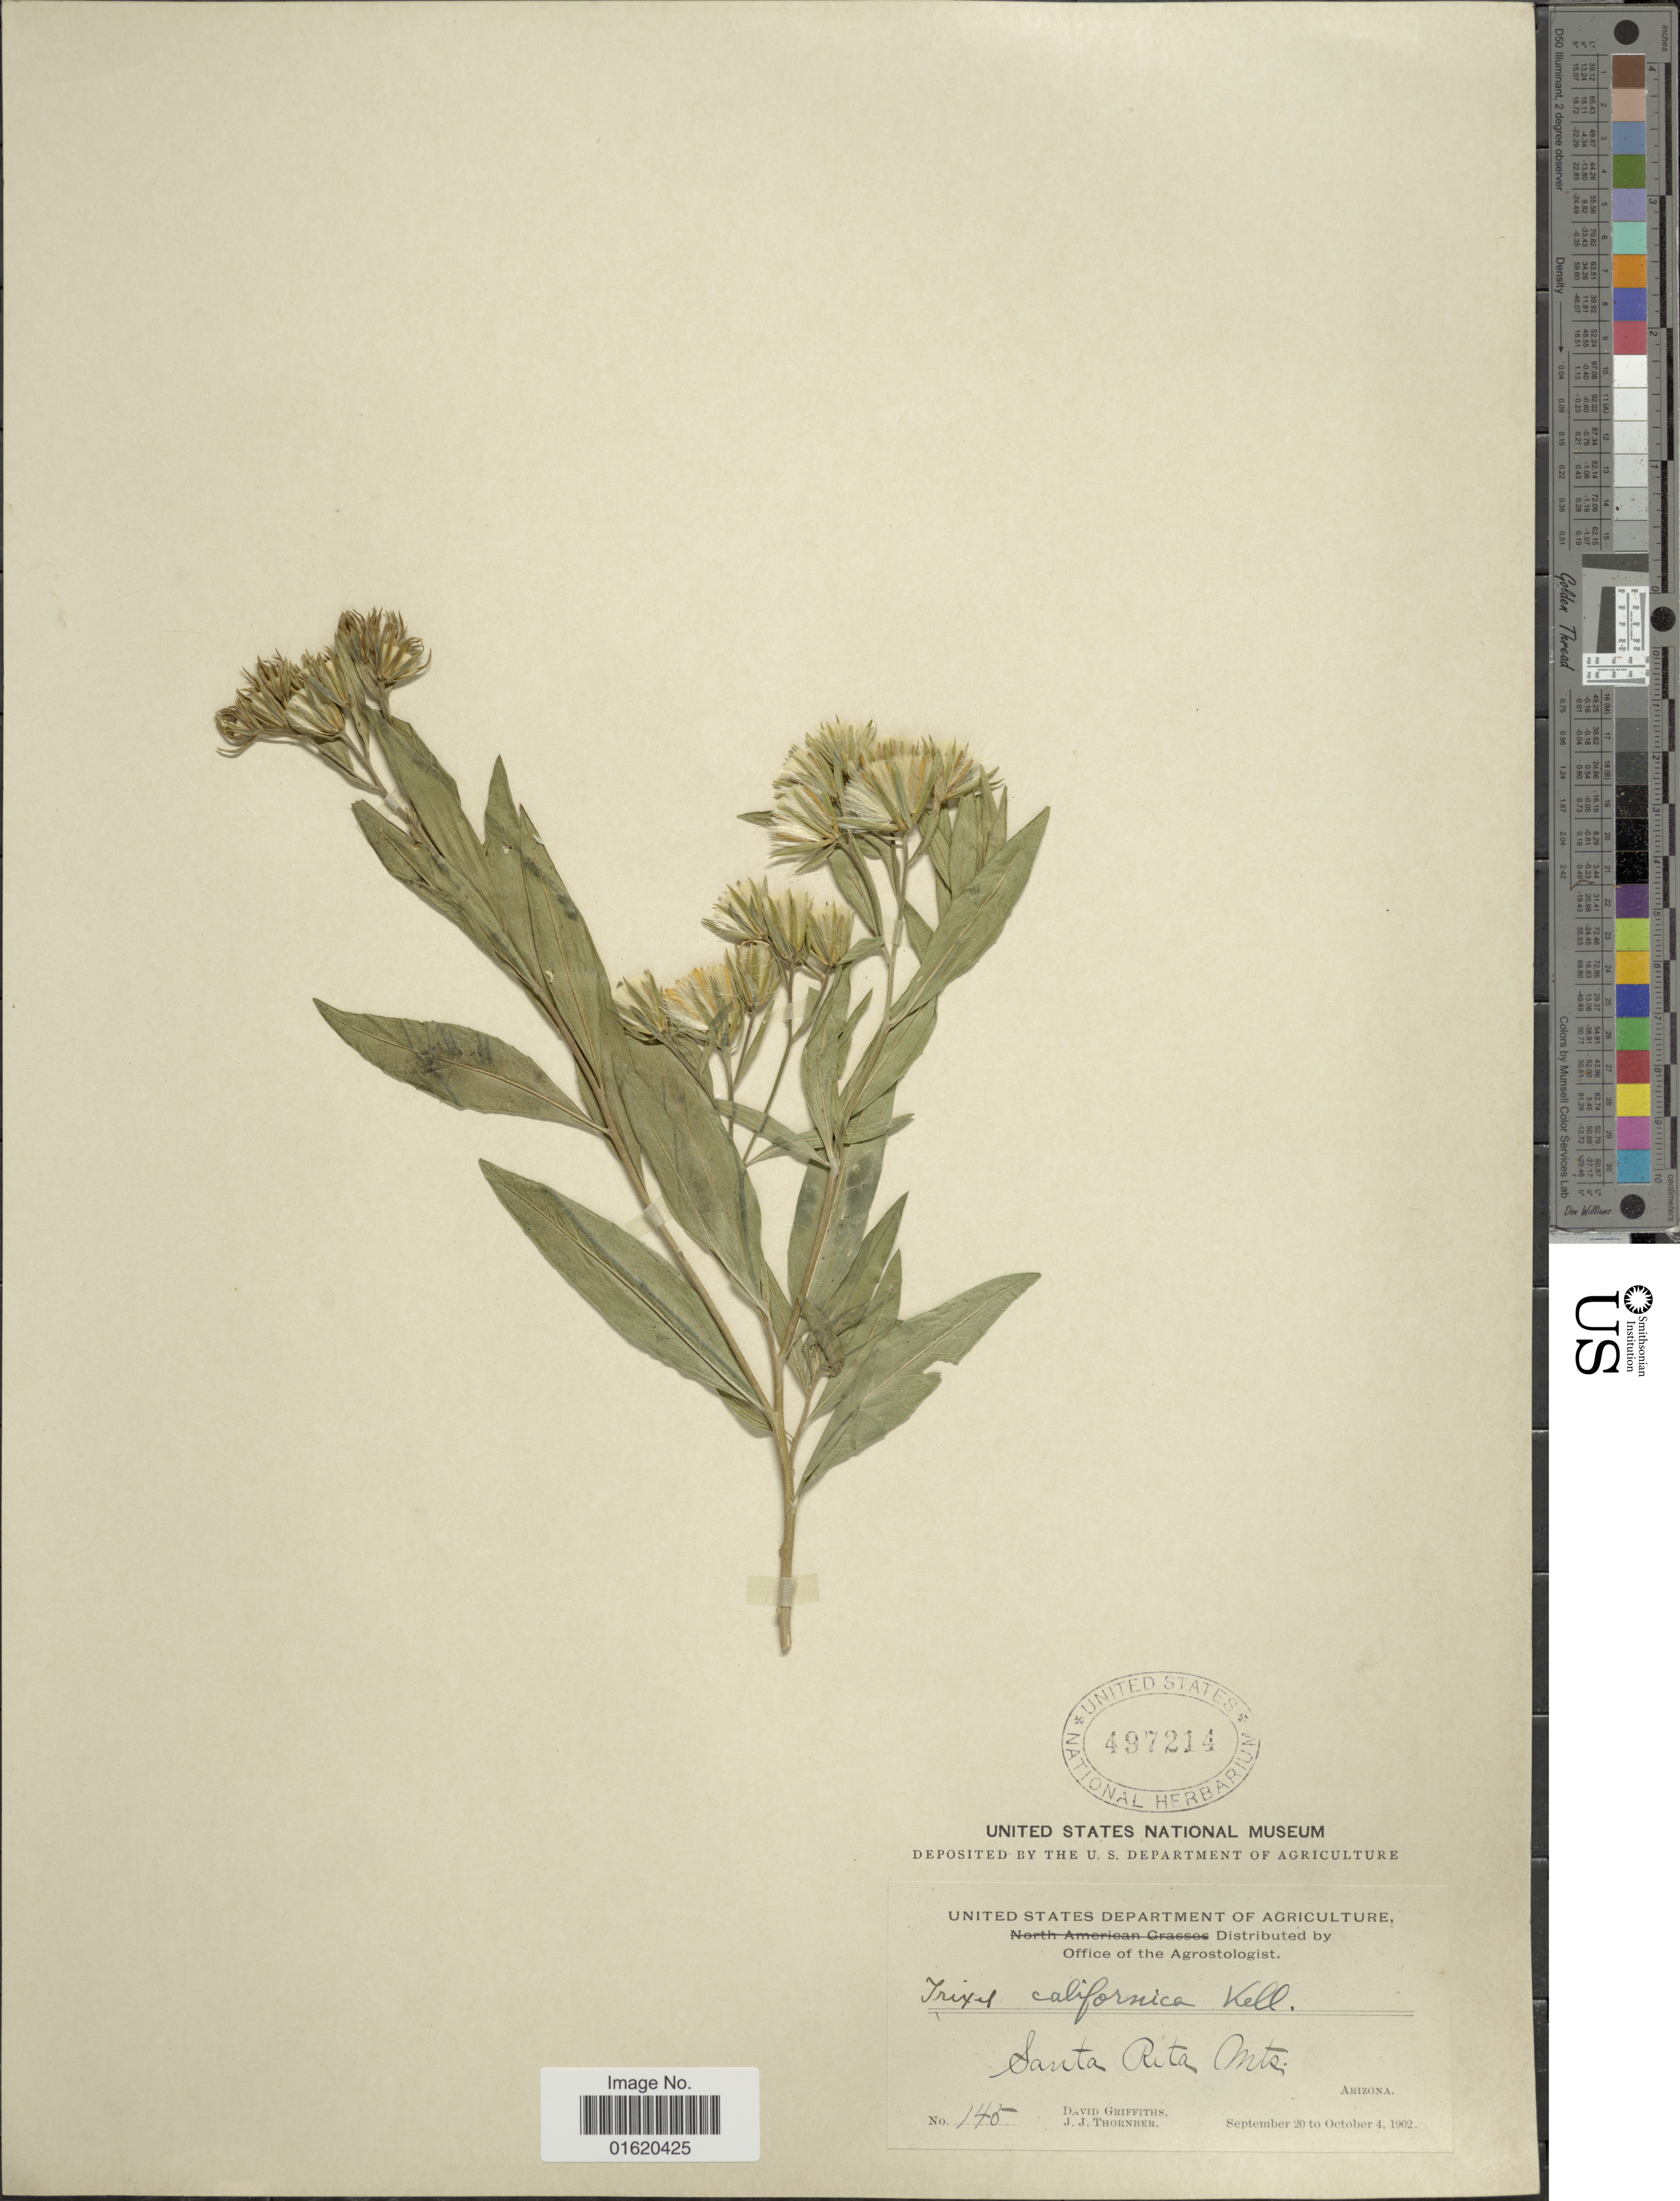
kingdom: Plantae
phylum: Tracheophyta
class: Magnoliopsida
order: Asterales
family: Asteraceae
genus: Trixis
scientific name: Trixis californica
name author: Kellogg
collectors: D. Griffiths & J. Thornber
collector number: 145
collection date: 1902-09-20/1902-10-04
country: United States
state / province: Arizona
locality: Santa Rita Mts.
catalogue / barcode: US 497214